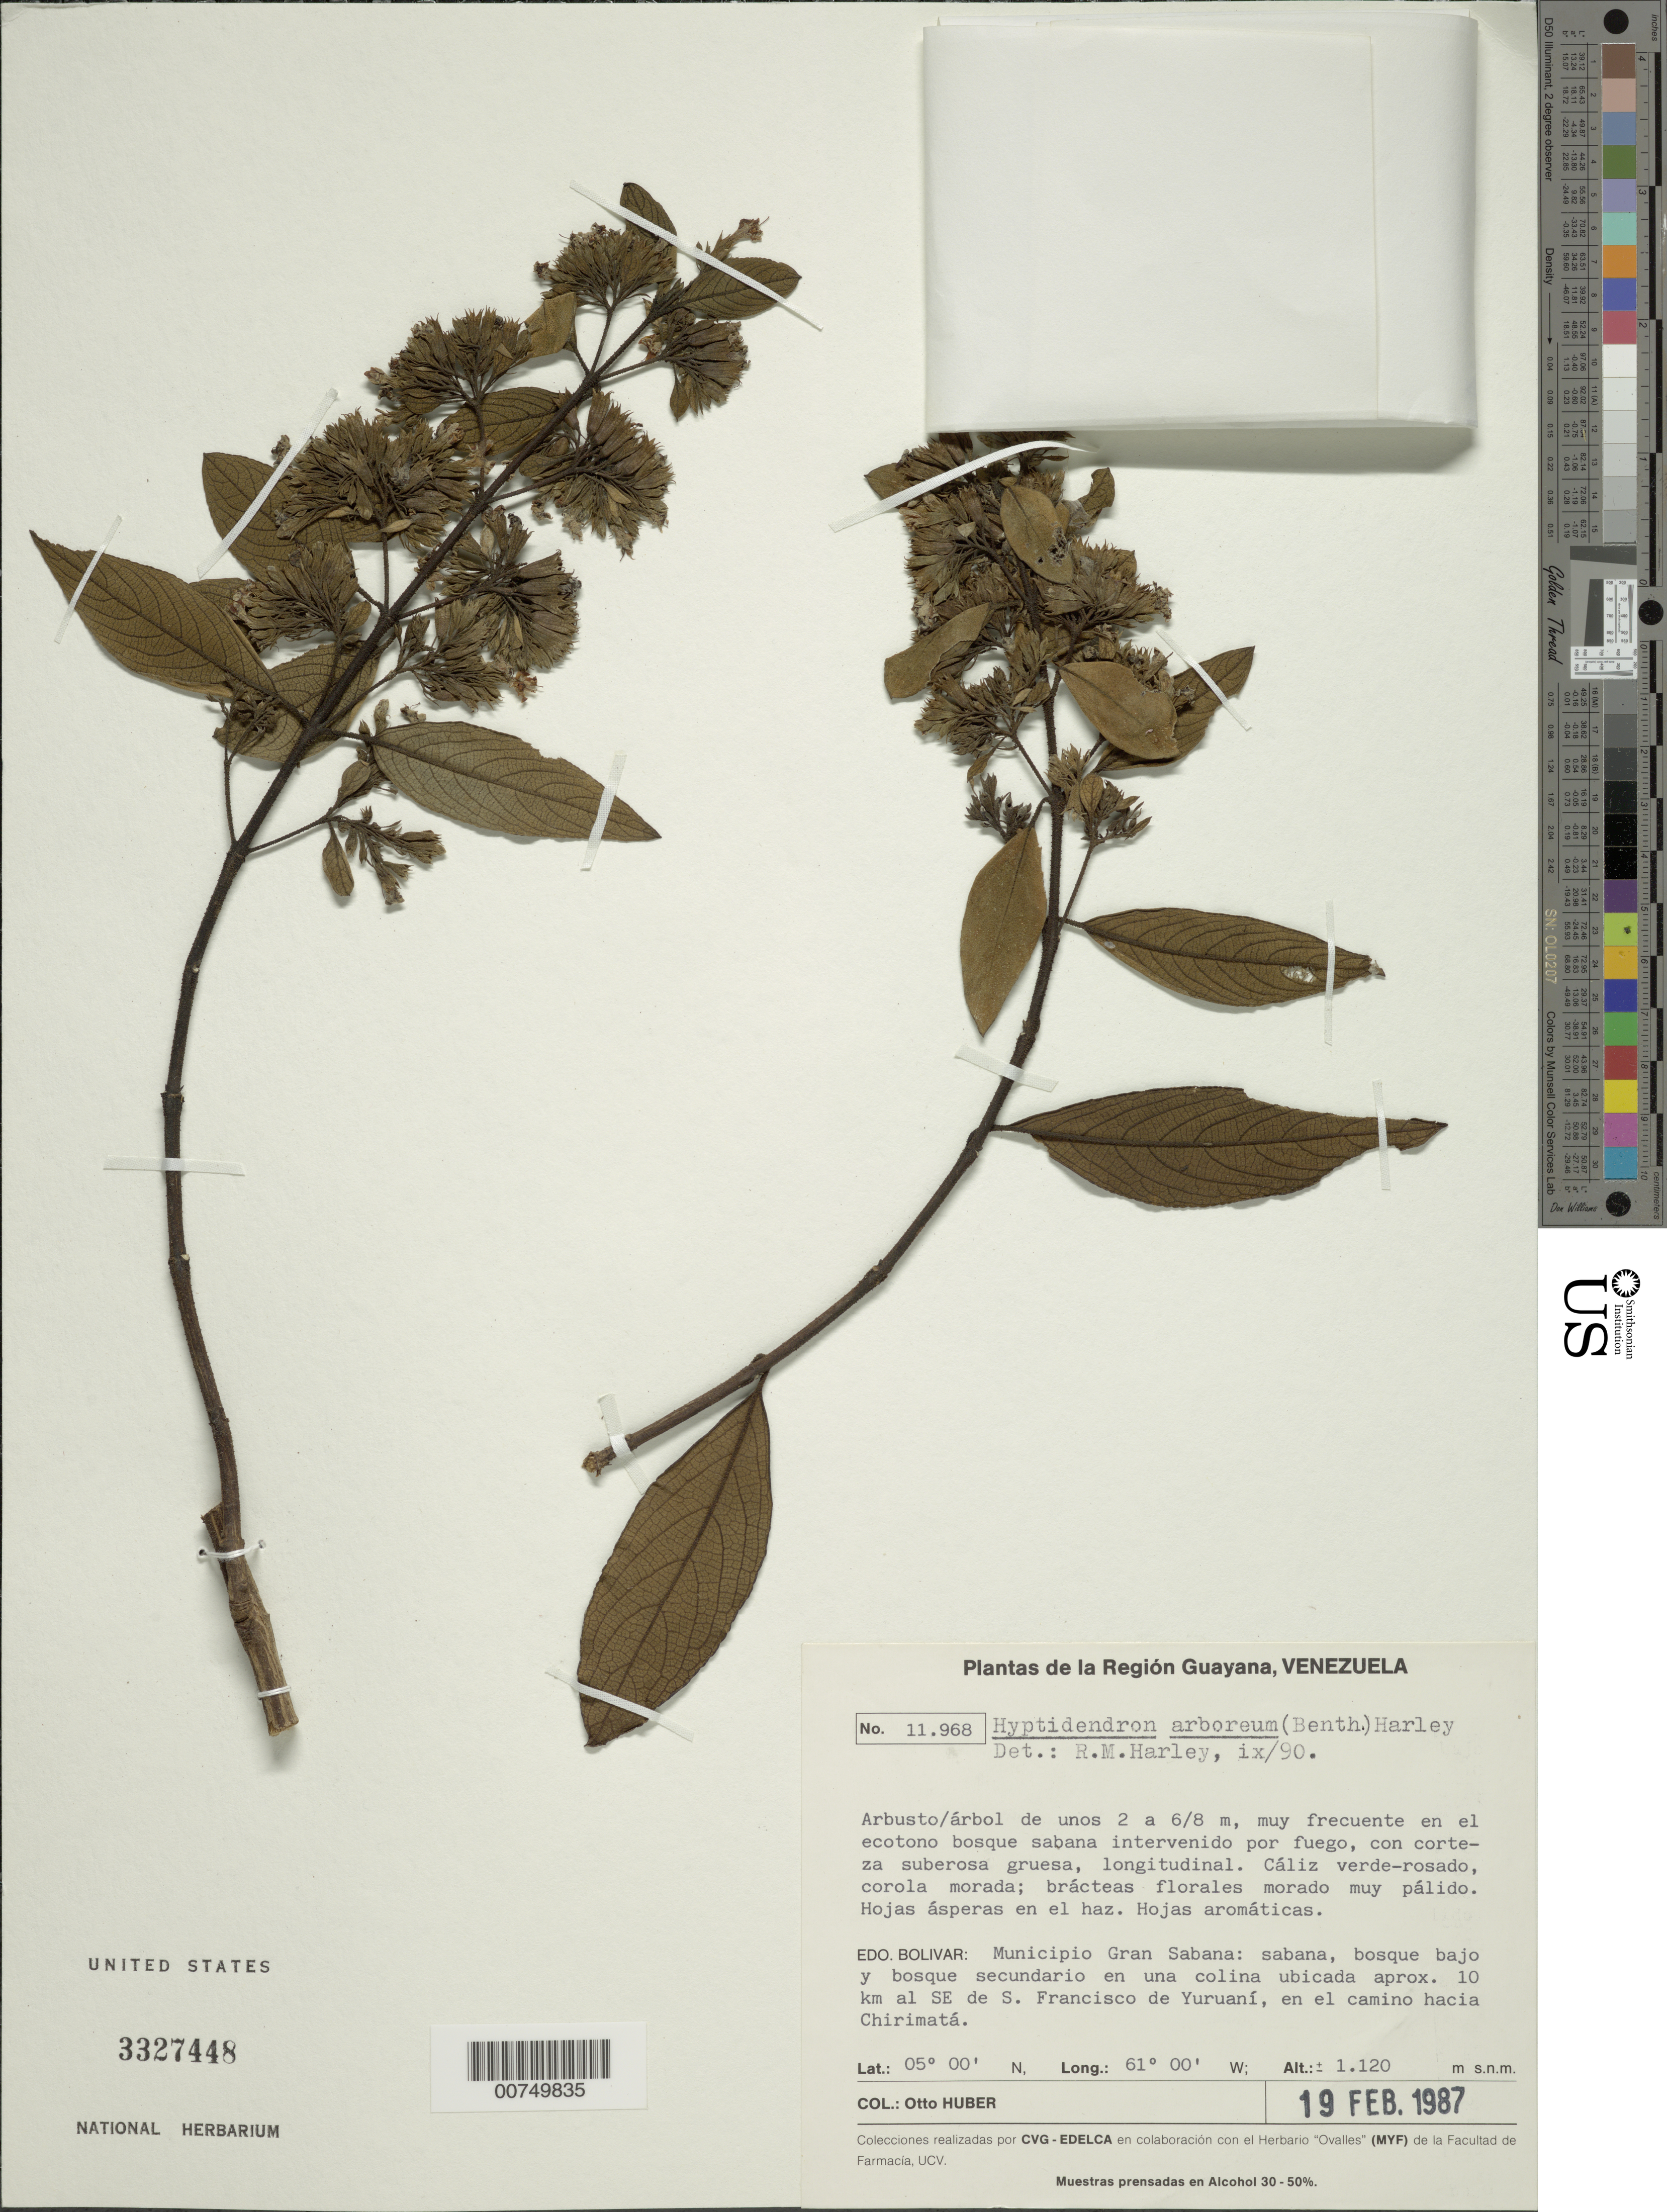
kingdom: Plantae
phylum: Tracheophyta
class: Magnoliopsida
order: Lamiales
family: Lamiaceae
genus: Hyptidendron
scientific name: Hyptidendron arboreum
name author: (Benth.) Harley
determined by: Harley, R. M.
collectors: O. Huber & G. Picón Navas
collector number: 11986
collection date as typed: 19-Feb-87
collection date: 1987-02-19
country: Venezuela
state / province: Bolívar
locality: Mun. Gran Sabana, 10 km al SE de S. Francisco de Yruani, en el camino hacia Chirimatá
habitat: Ecotono bosque sabana intervenido por fuego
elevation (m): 1120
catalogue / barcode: US 3327448